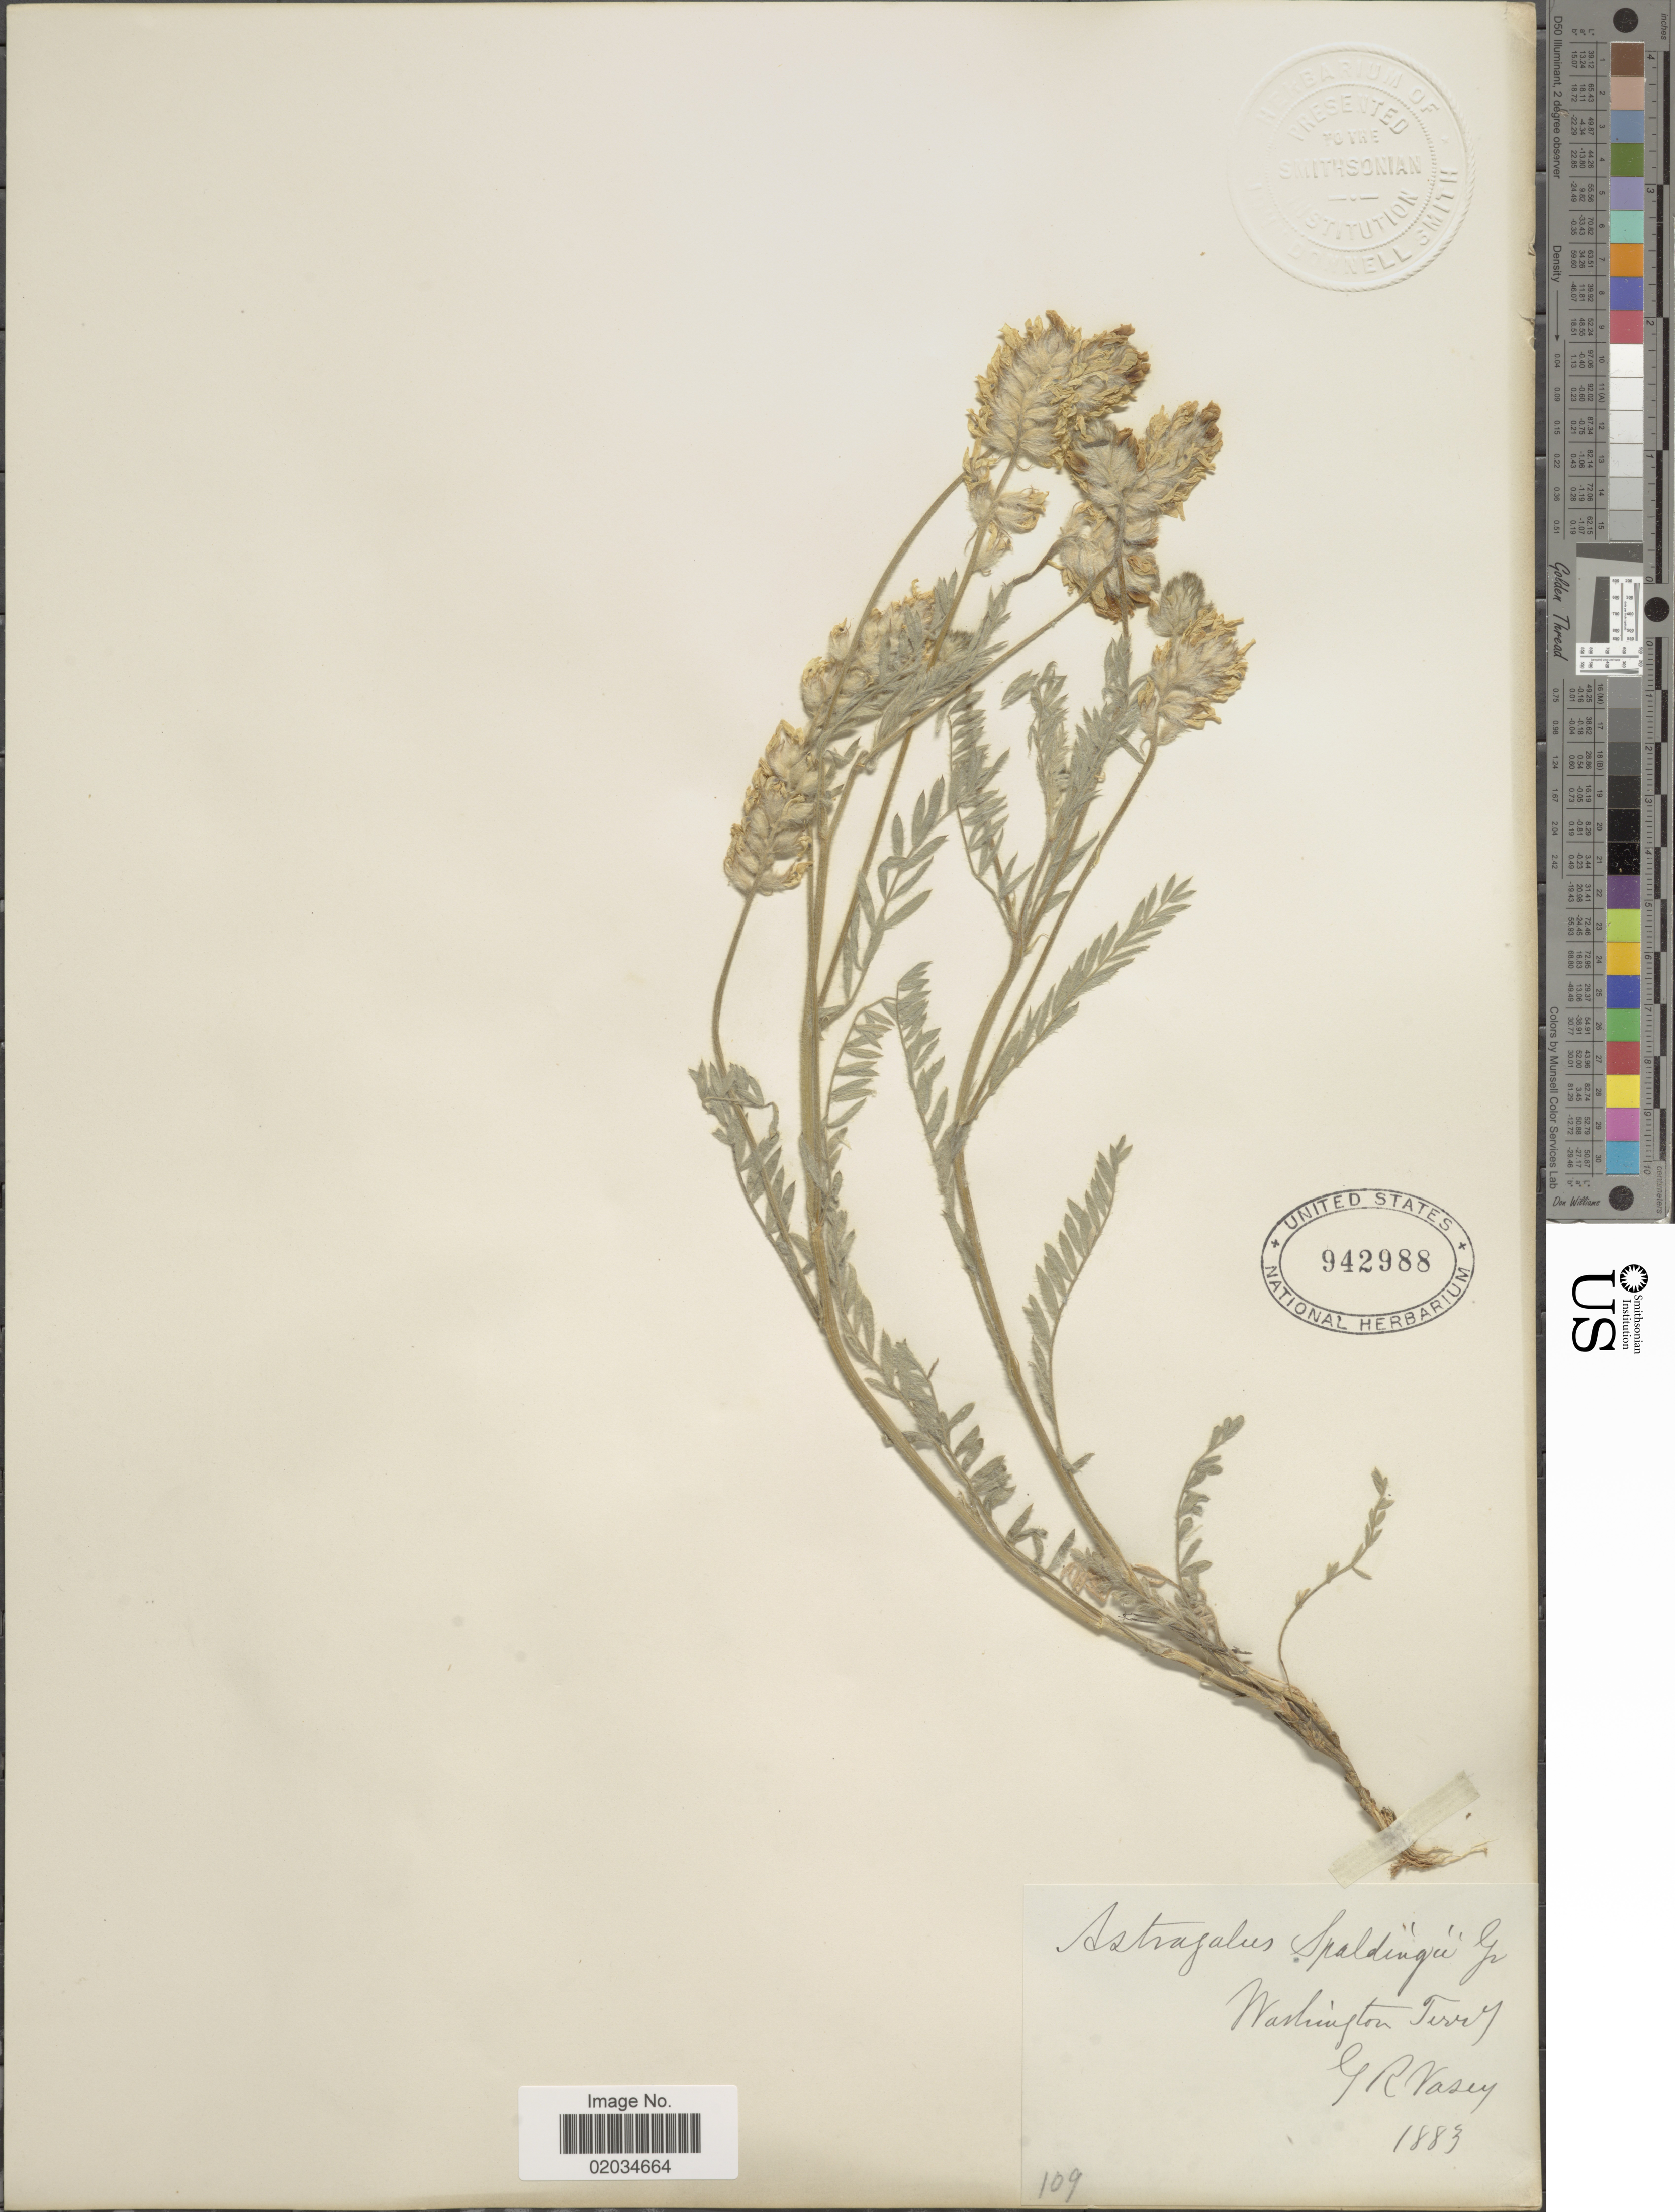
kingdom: Plantae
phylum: Tracheophyta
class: Magnoliopsida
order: Fabales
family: Fabaceae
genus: Astragalus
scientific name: Astragalus spaldingii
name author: A. Gray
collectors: G. R. Vasey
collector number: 109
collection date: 1883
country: United States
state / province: Washington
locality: Washington Terr.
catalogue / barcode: US 942988